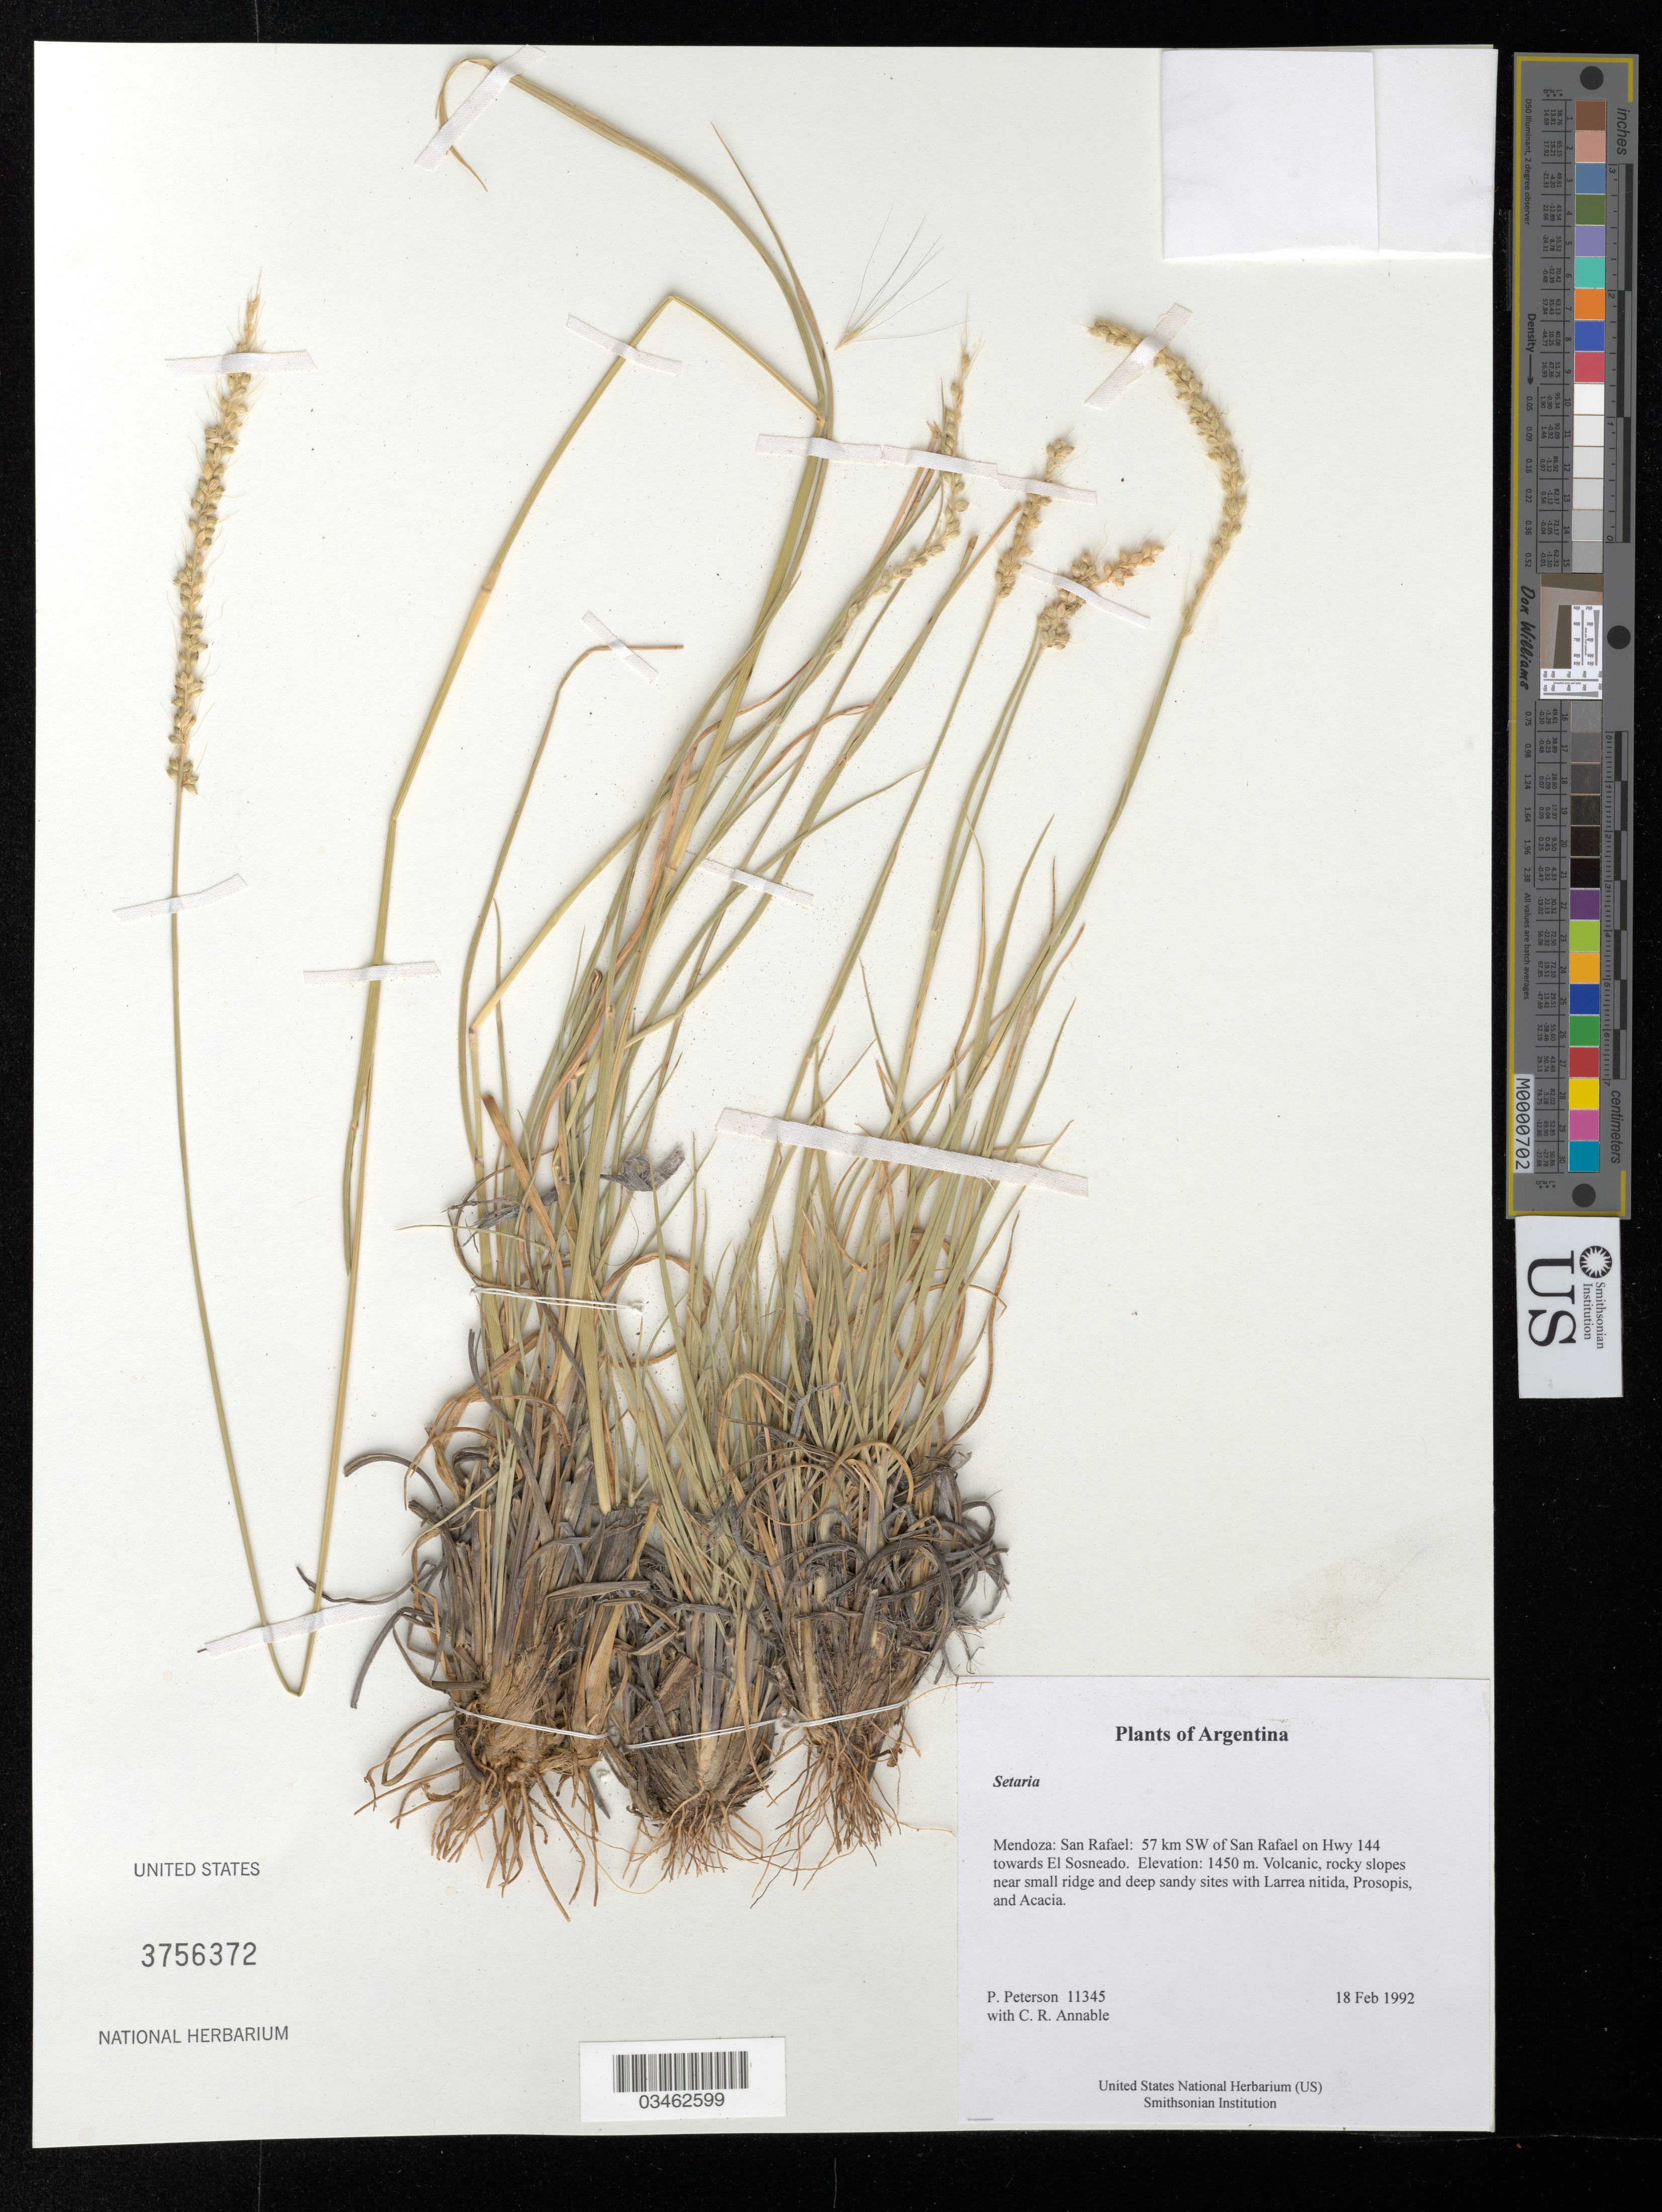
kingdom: Plantae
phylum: Tracheophyta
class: Liliopsida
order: Poales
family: Poaceae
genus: Setaria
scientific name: Setaria sp.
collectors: P. M. Peterson & C. R. Annable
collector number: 11345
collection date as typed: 18 Feb 1992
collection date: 1992-02-18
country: Argentina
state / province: Mendoza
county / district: San Rafael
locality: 57 km SW of San Rafael on Hwy 144 towards El Sosneado.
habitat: Volcanic, rocky slopes near small ridge and deep sandy sites with Larrea nitida, Prosopis, and Acacia.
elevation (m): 1450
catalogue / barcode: US 3756372